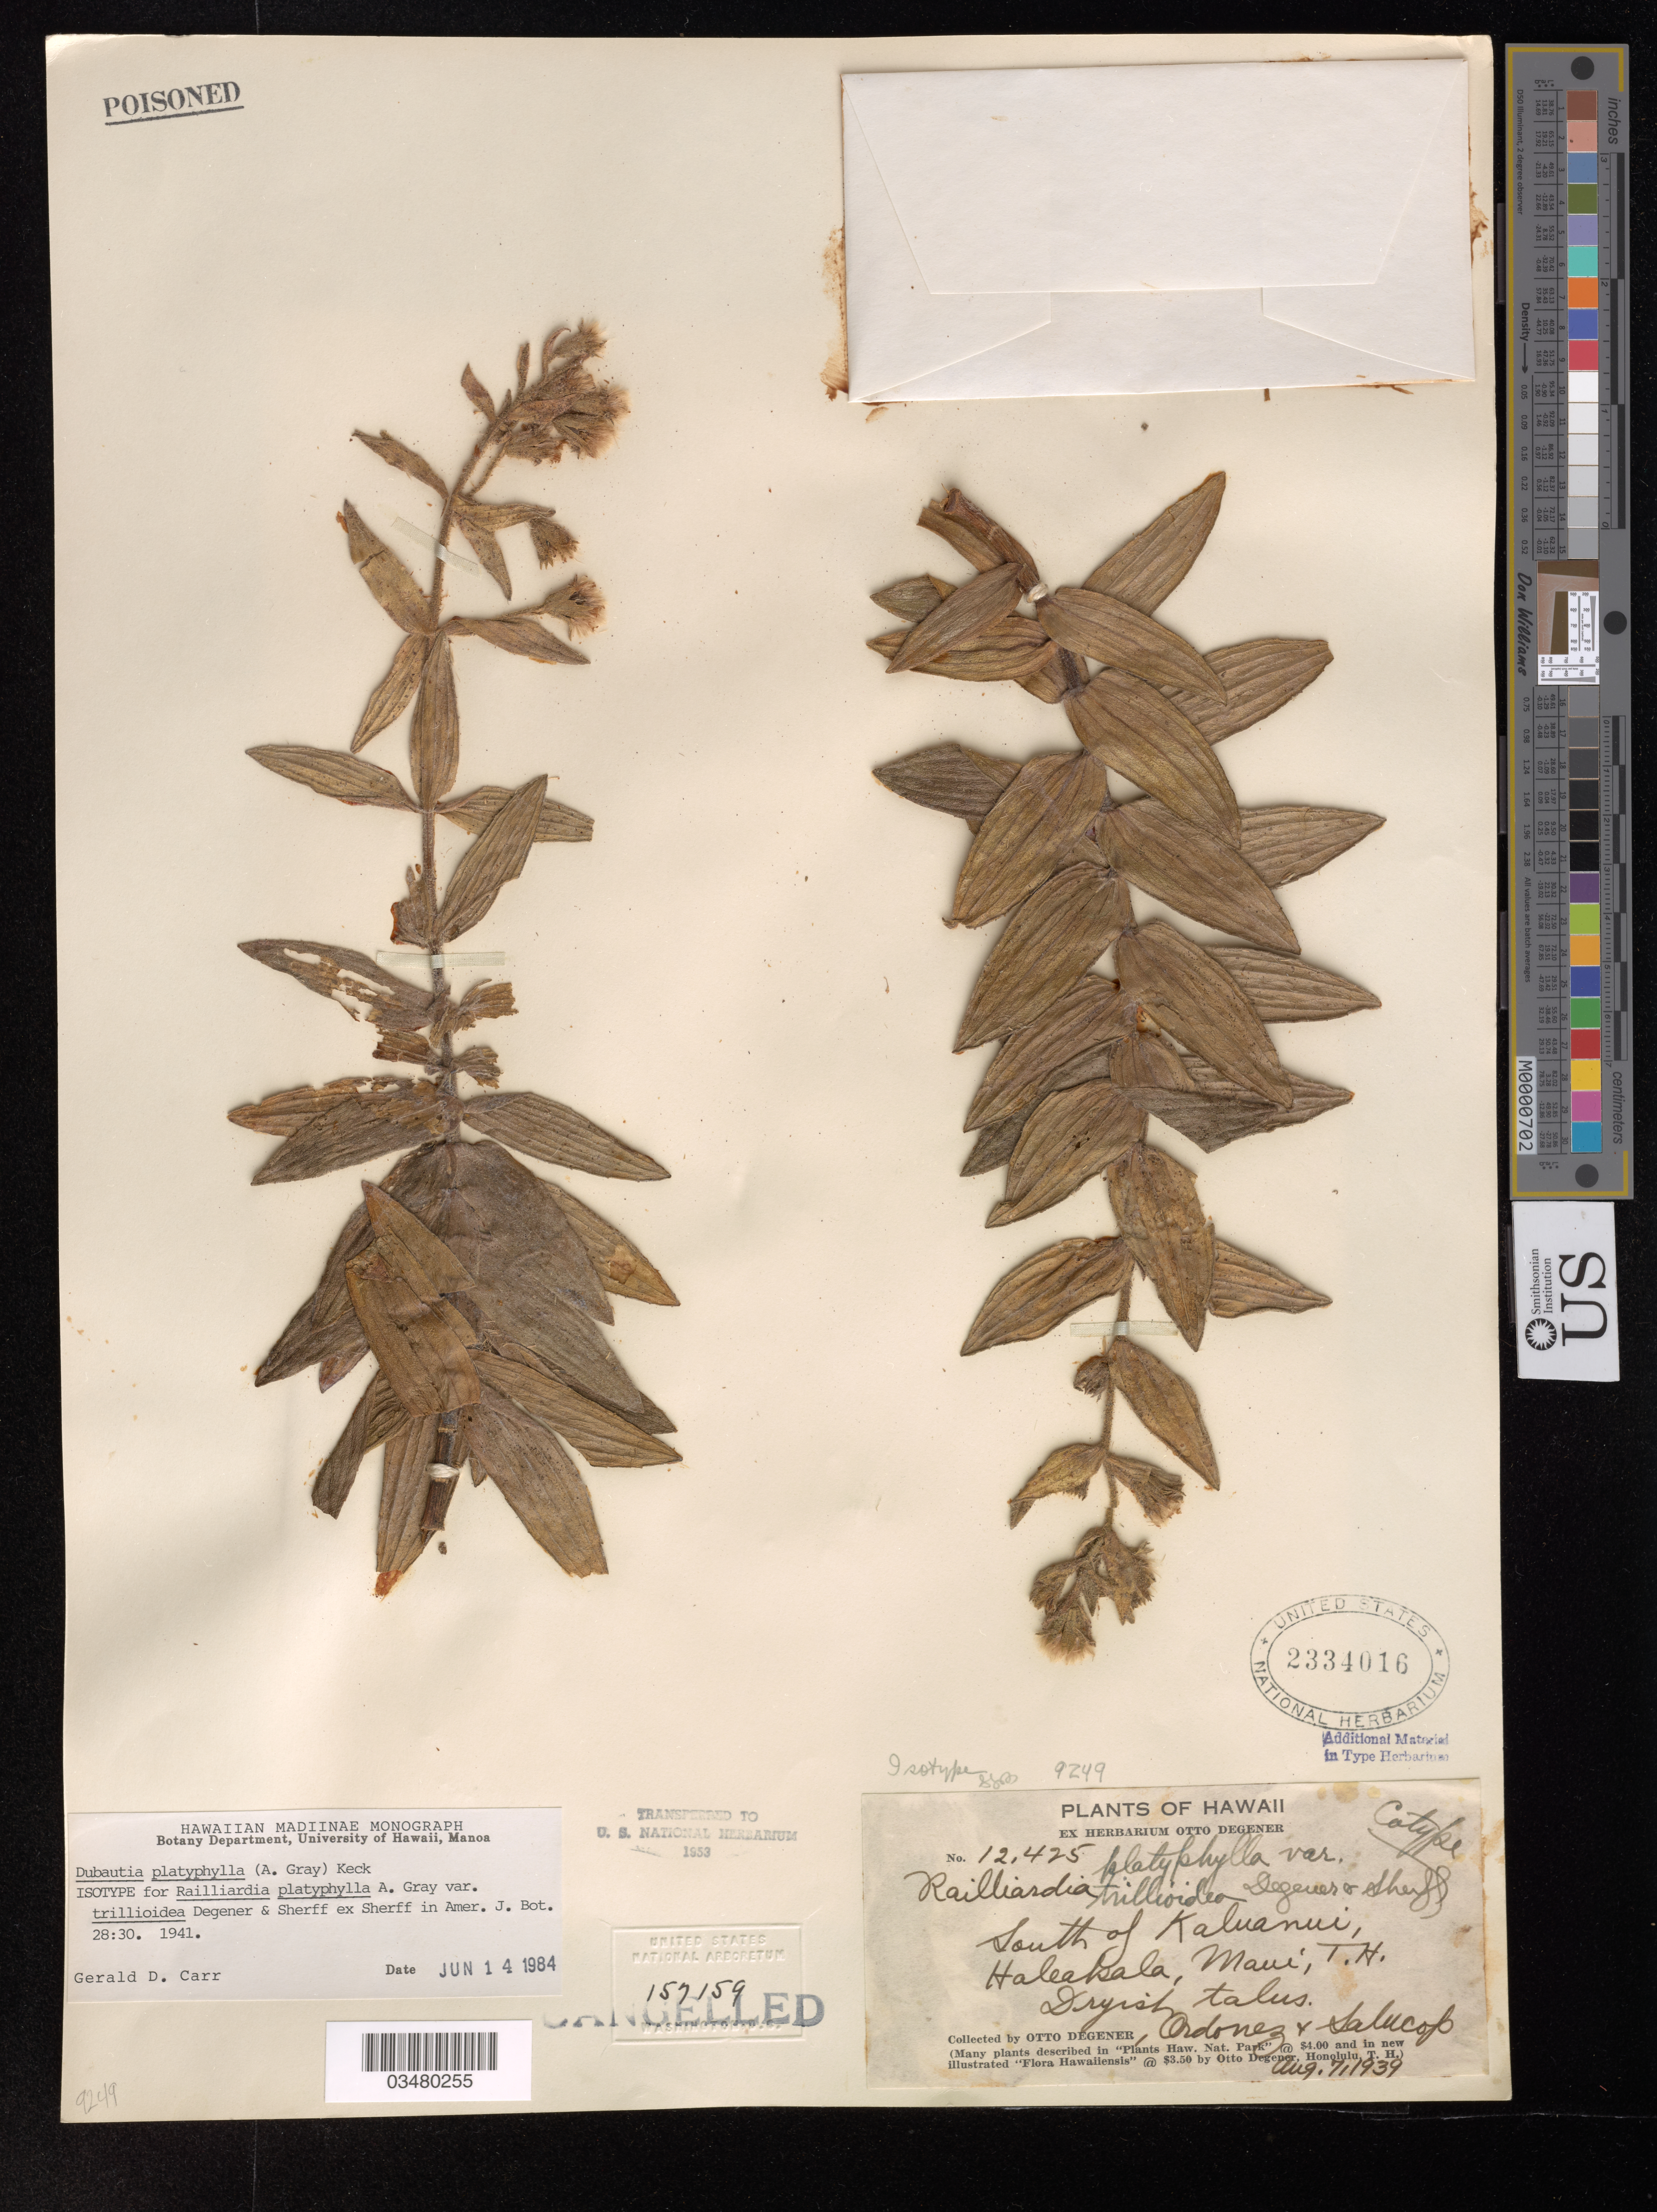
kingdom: Plantae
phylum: Tracheophyta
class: Magnoliopsida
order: Asterales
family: Asteraceae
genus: Railliardia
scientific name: Railliardia platyphylla var. trillioidea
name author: O. Deg. & Sherff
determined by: Carr, G. D., (HAW), University of Hawaii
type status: Isotype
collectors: O. Degener, -. Ordonez & -- Salucop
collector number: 12425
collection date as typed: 07 Aug 1939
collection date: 1939-08-07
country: United States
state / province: Hawaii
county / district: Maui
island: Maui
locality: Maui, Haleakala, south of Kaluanui.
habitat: Dryish talus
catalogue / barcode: US 2334016